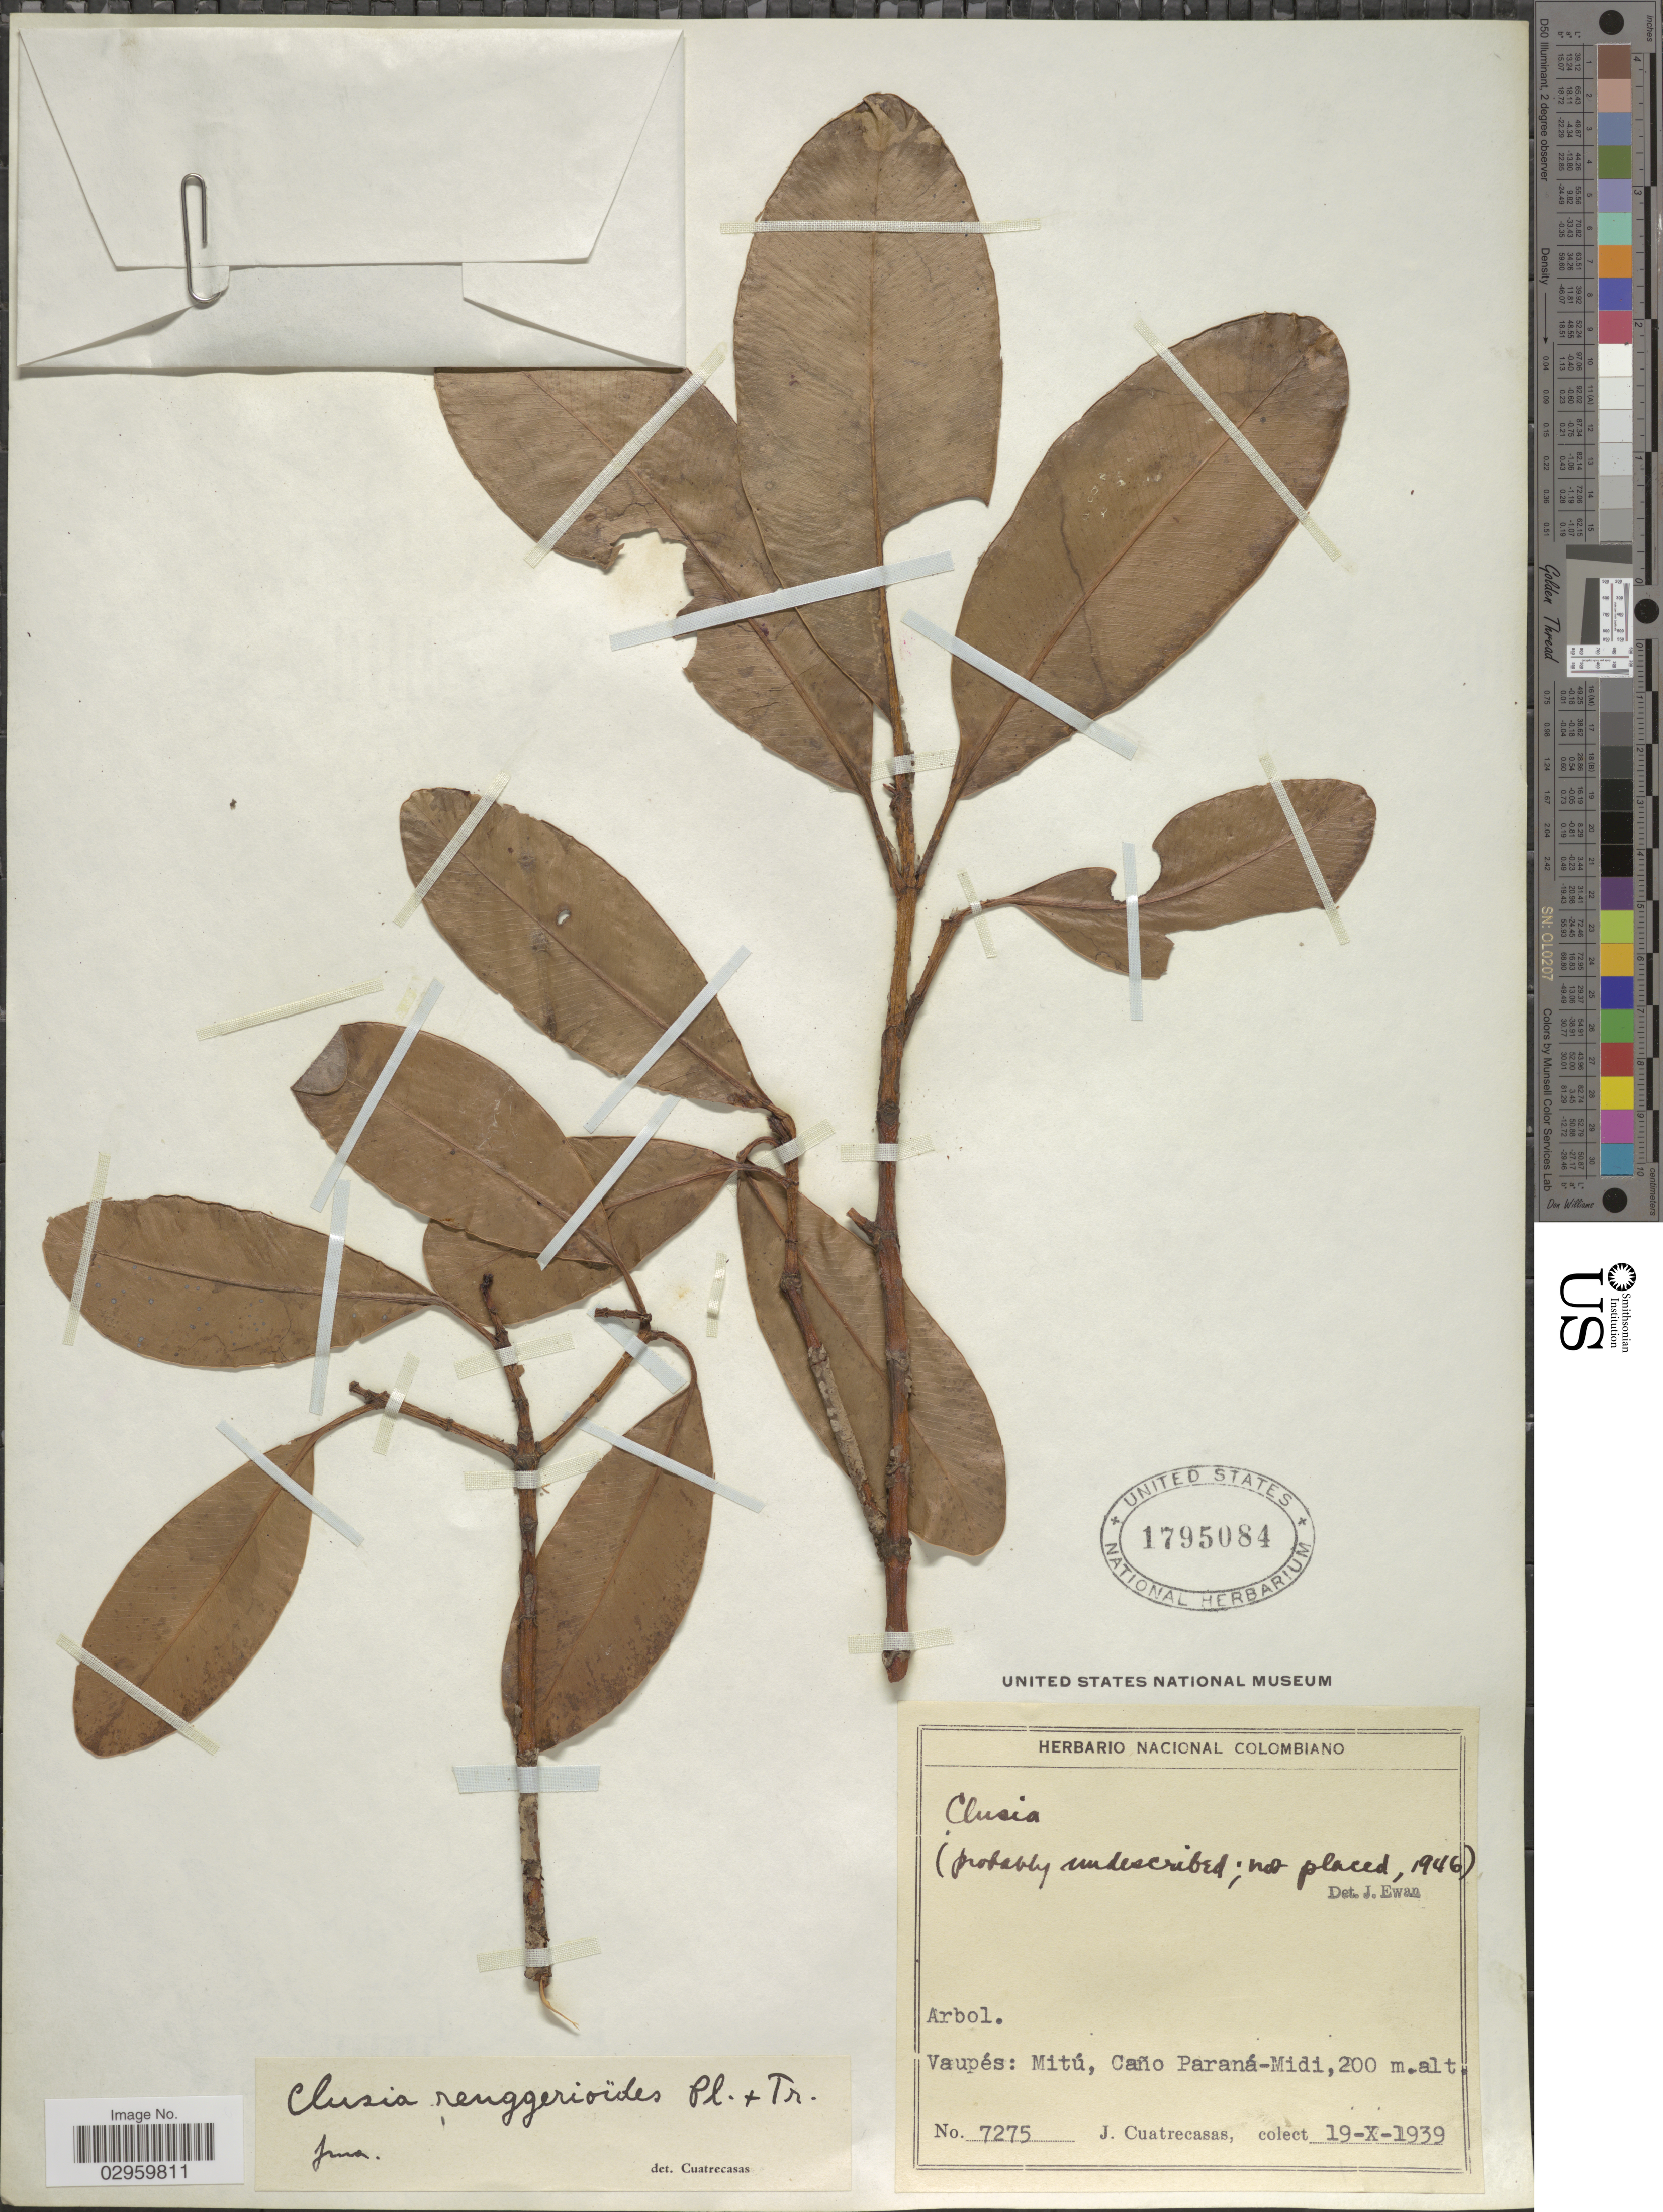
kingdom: Plantae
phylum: Tracheophyta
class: Magnoliopsida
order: Malpighiales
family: Clusiaceae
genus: Clusia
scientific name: Clusia renggerioides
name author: Planch. & Triana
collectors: J. Cuatrecasas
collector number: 7275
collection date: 1939-10-19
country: Colombia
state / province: Vaupés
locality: Mitú, Caño Paraná-Midi.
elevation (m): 200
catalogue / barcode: US 1795084